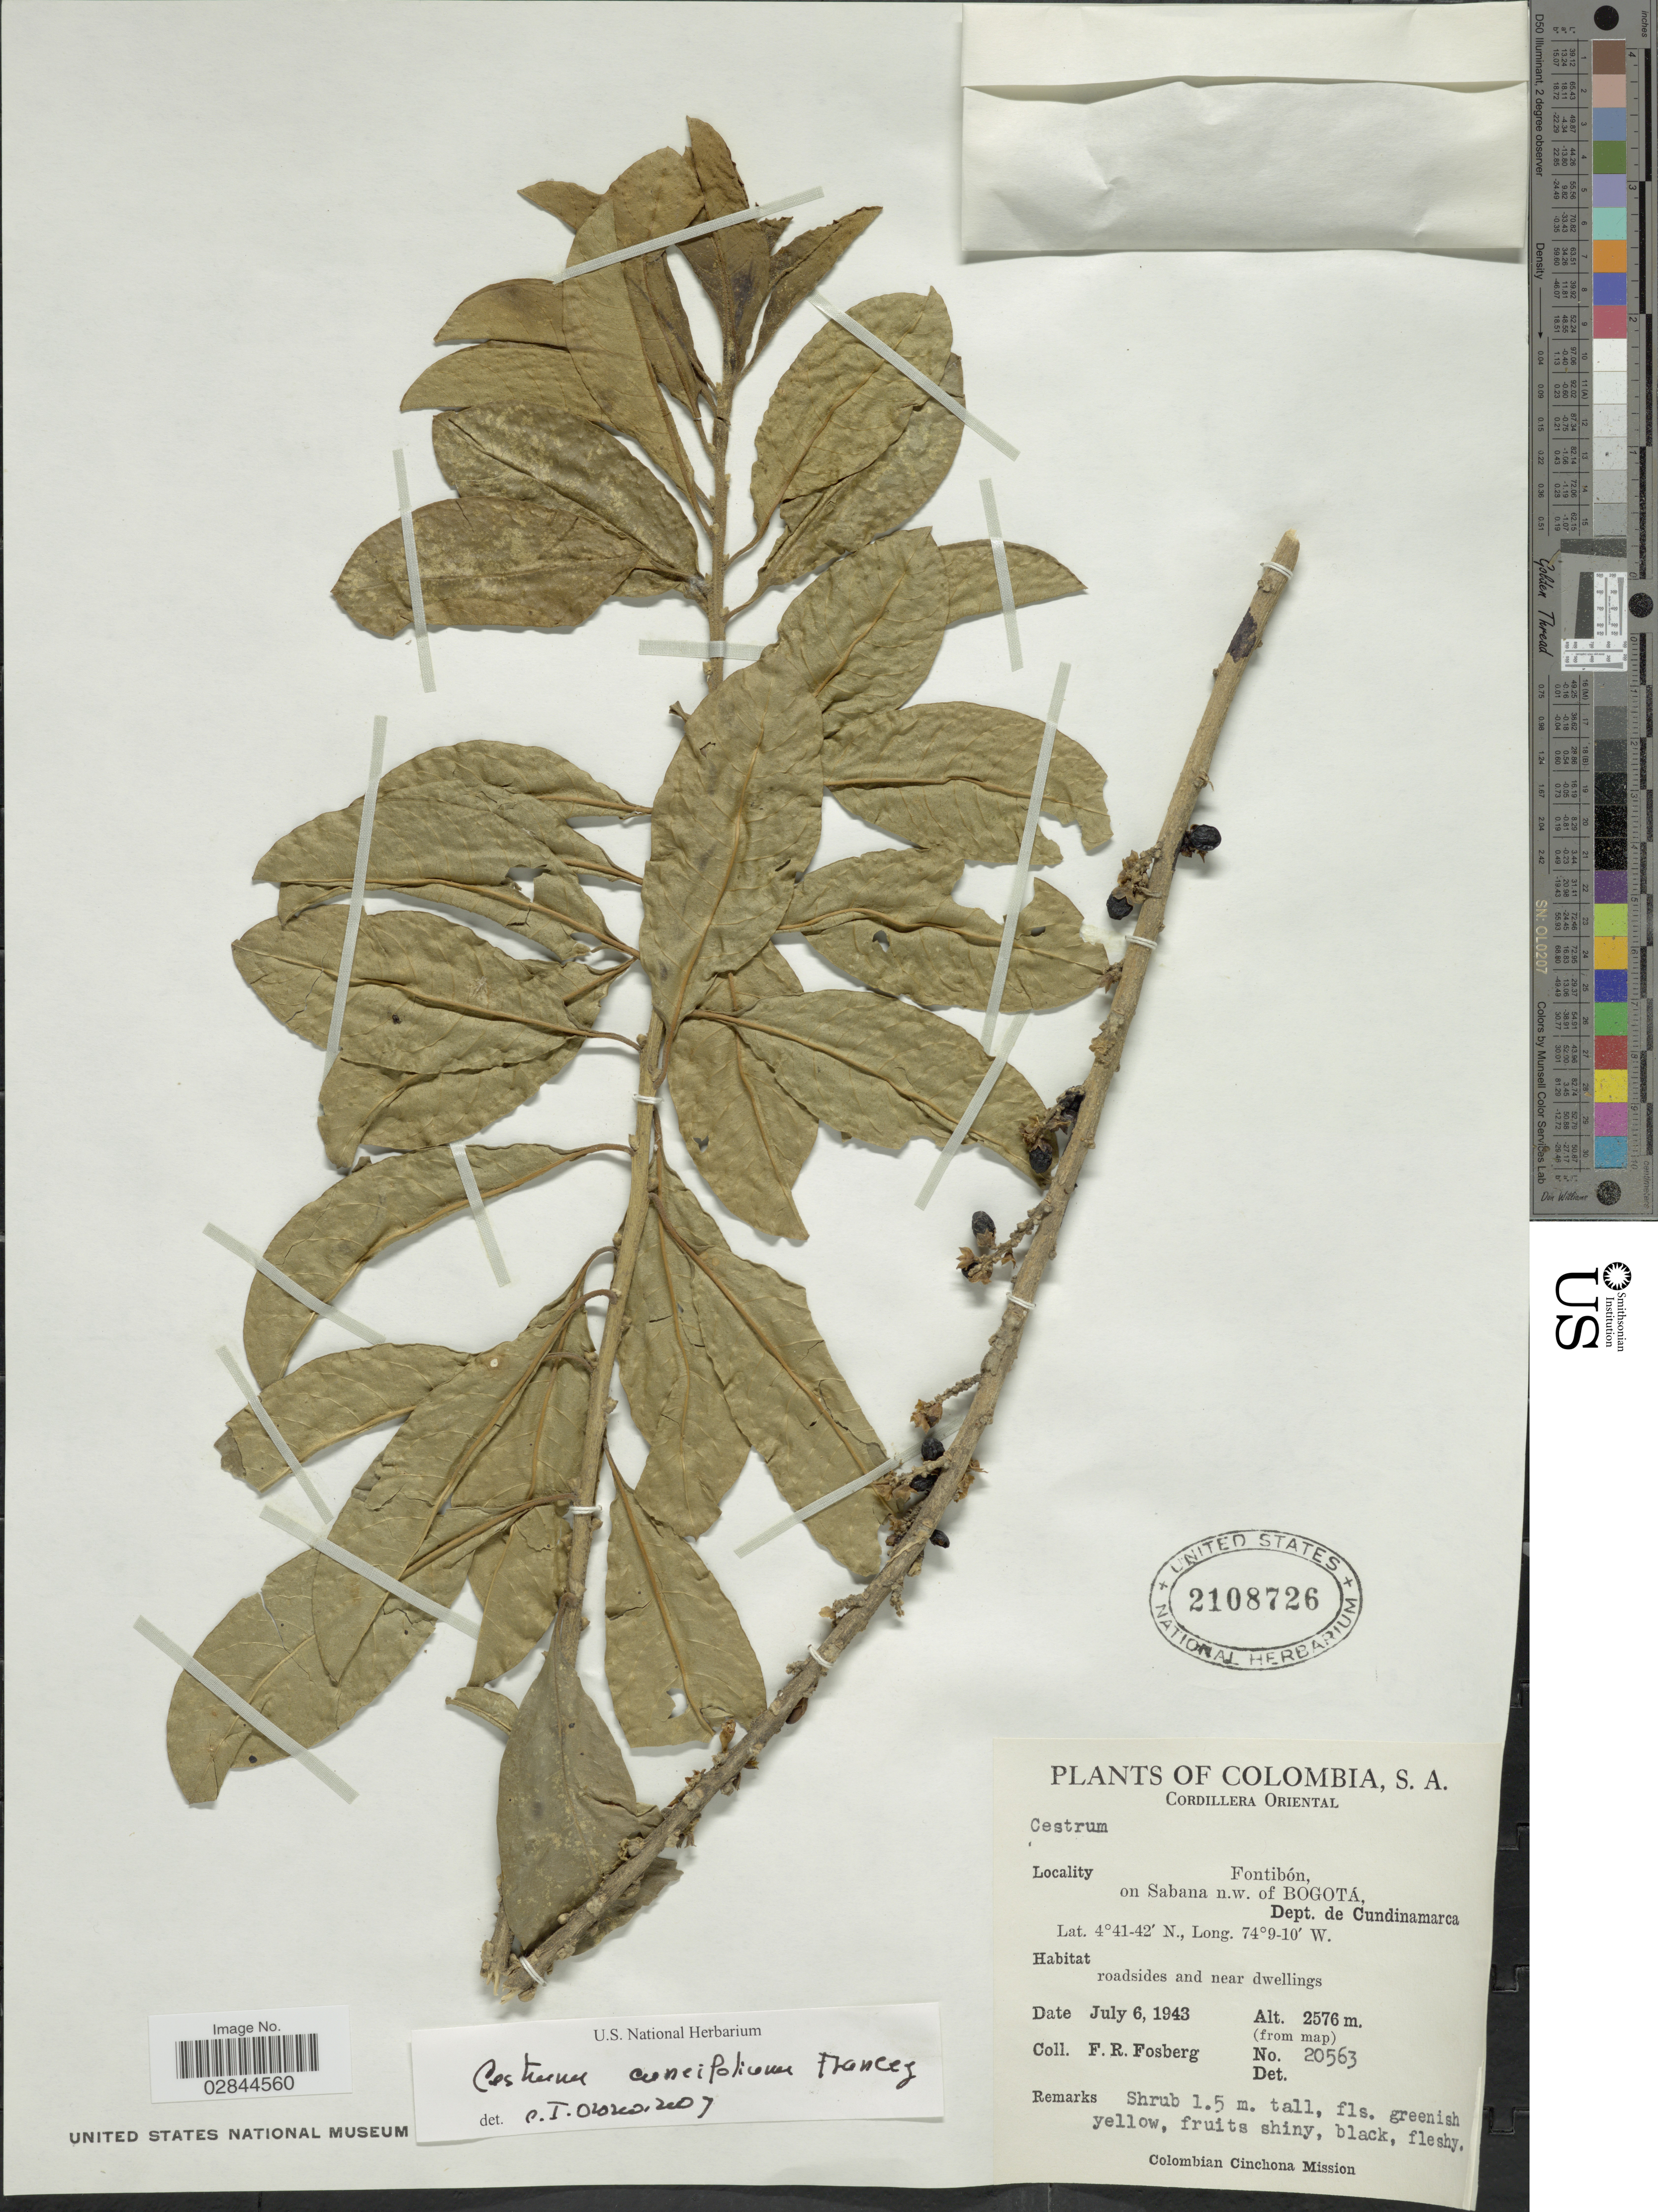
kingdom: Plantae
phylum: Tracheophyta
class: Magnoliopsida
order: Solanales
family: Solanaceae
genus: Cestrum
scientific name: Cestrum cuneifolium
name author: Francey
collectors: F. R. Fosberg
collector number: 20563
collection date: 1943-07-06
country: Colombia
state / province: Cundinamarca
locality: Cordillera Oriental. Fontibón, on Sabana n.w. of Bogotá, Dept. de Cundinamarca.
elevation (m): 2576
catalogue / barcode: US 2108726